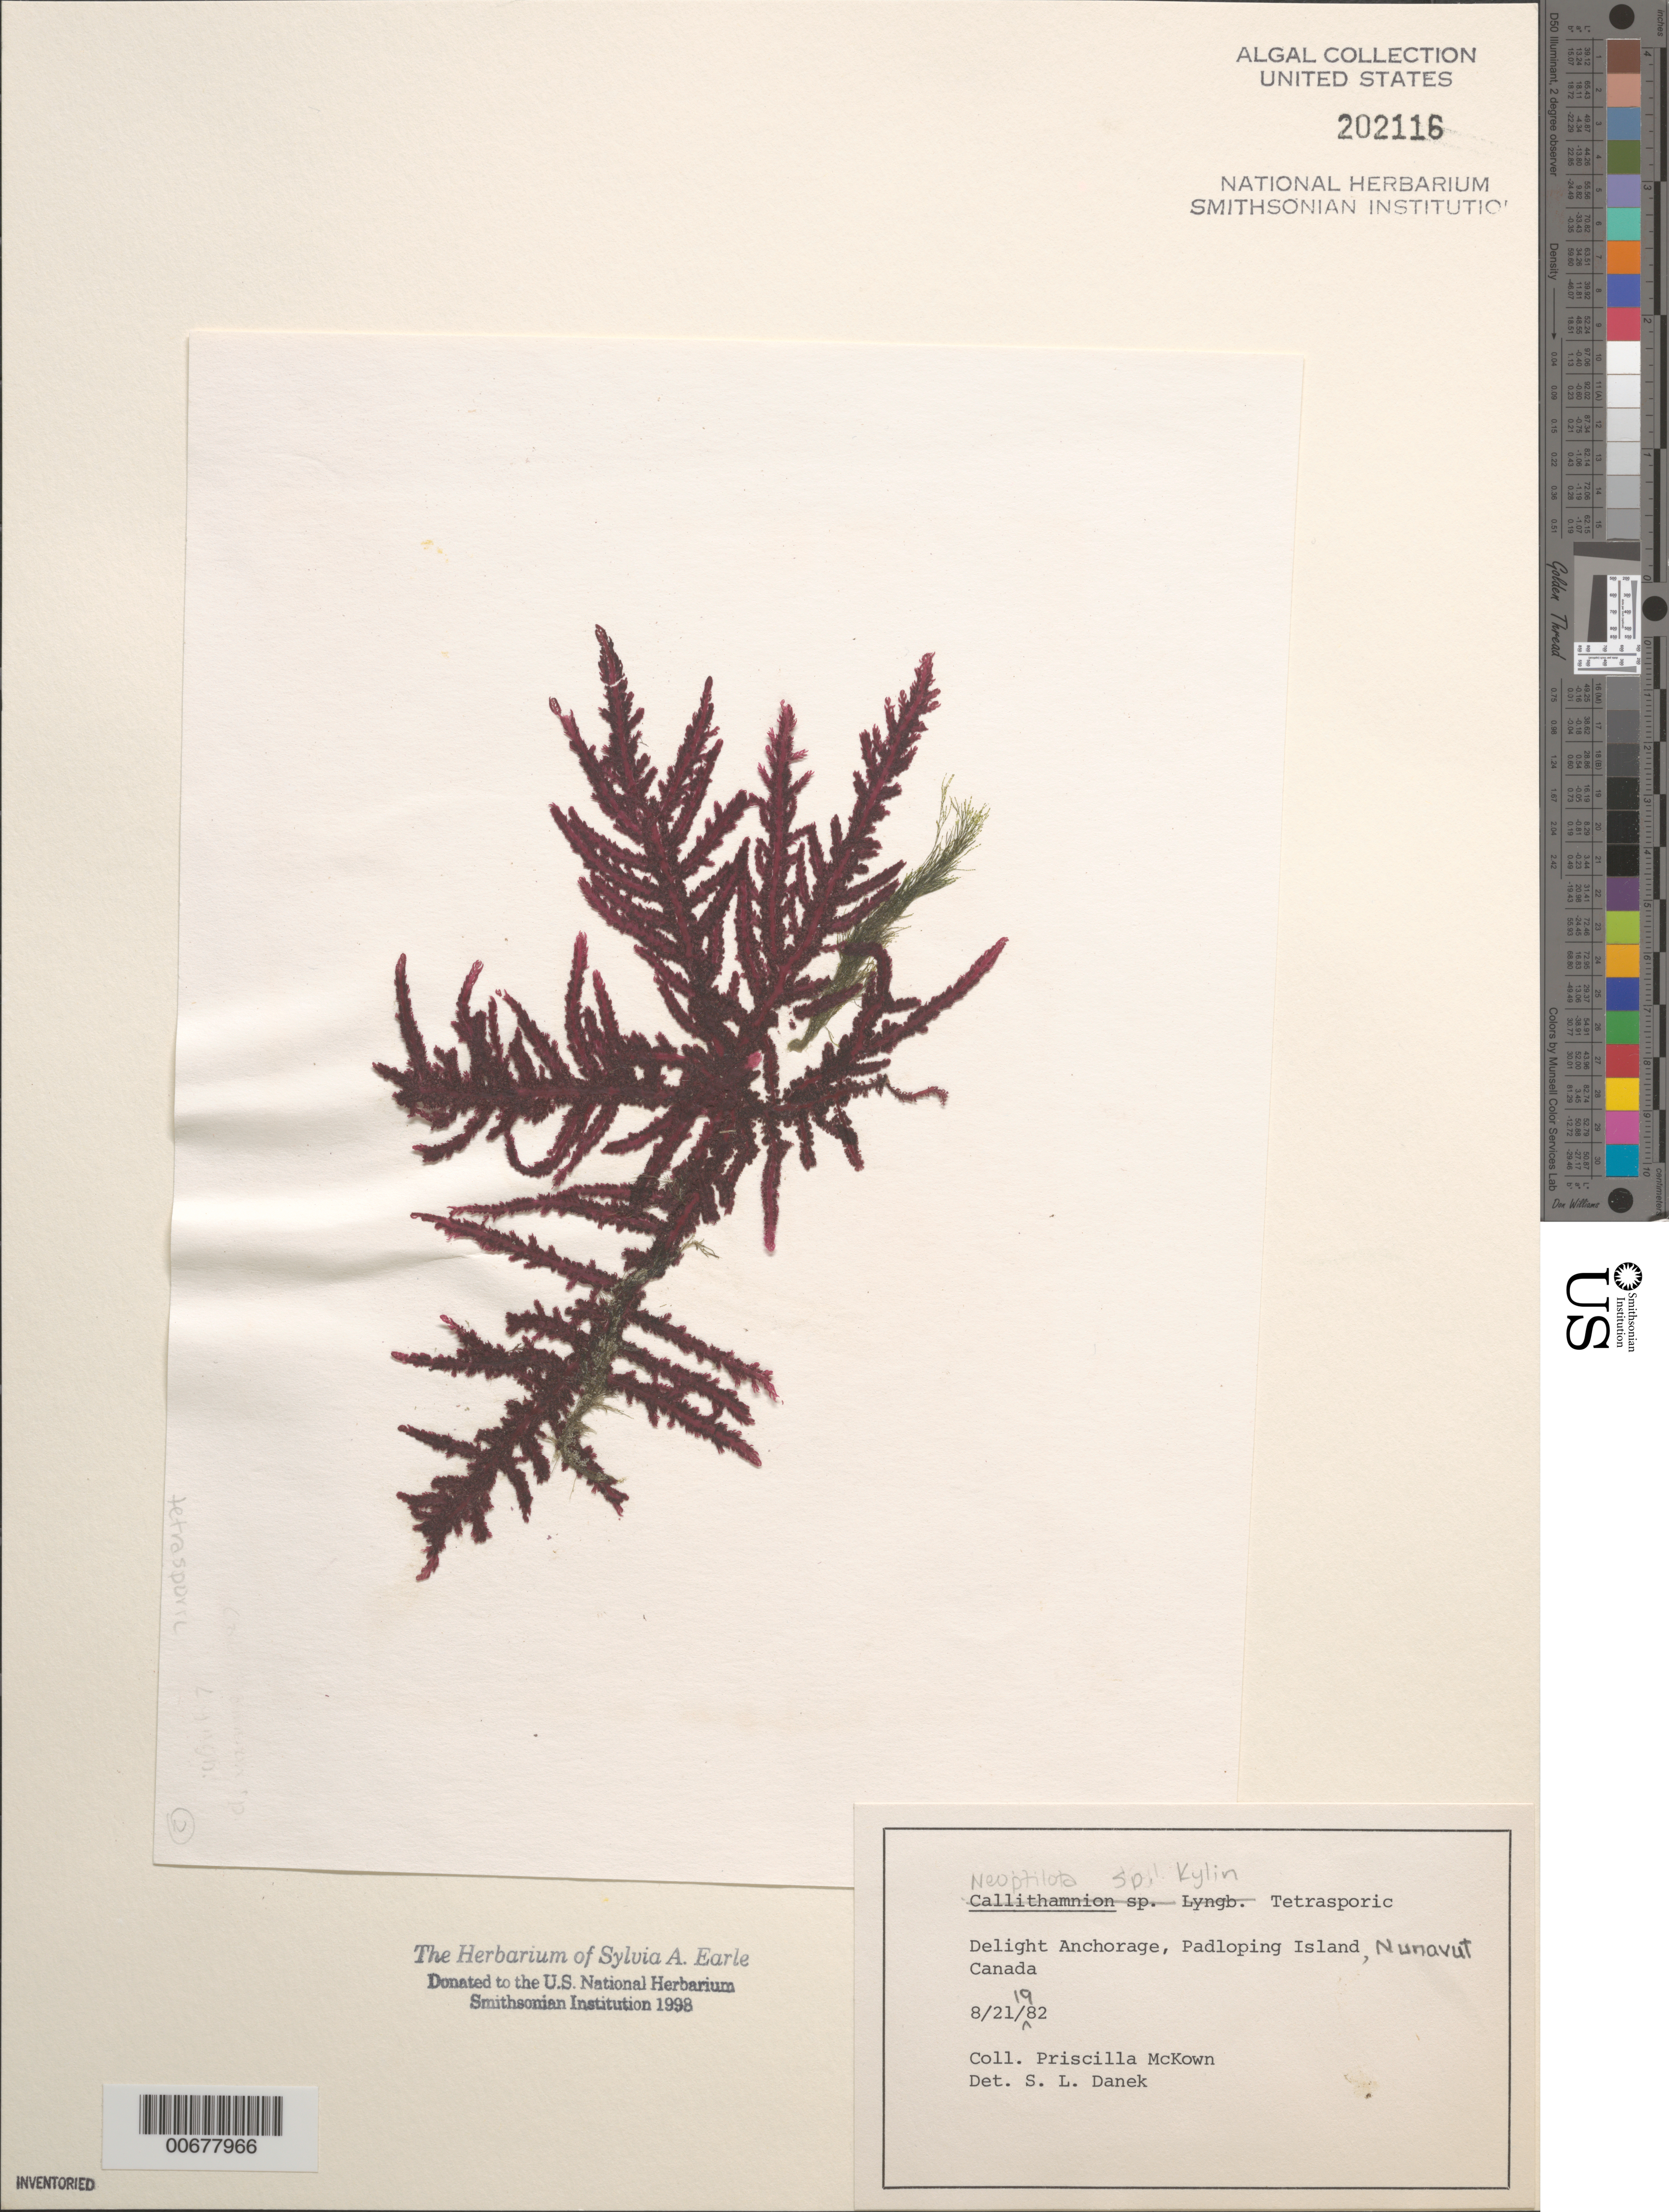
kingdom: Plantae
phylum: Rhodophyta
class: Florideophyceae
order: Ceramiales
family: Wrangeliaceae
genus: Neoptilota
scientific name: Neoptilota sp.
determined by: Danek, S. L.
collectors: P. McKown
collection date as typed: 21 Aug 1982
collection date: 1982-08-21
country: Canada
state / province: Nunavut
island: Padloping Island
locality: Delight Anchorage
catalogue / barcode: US 202116